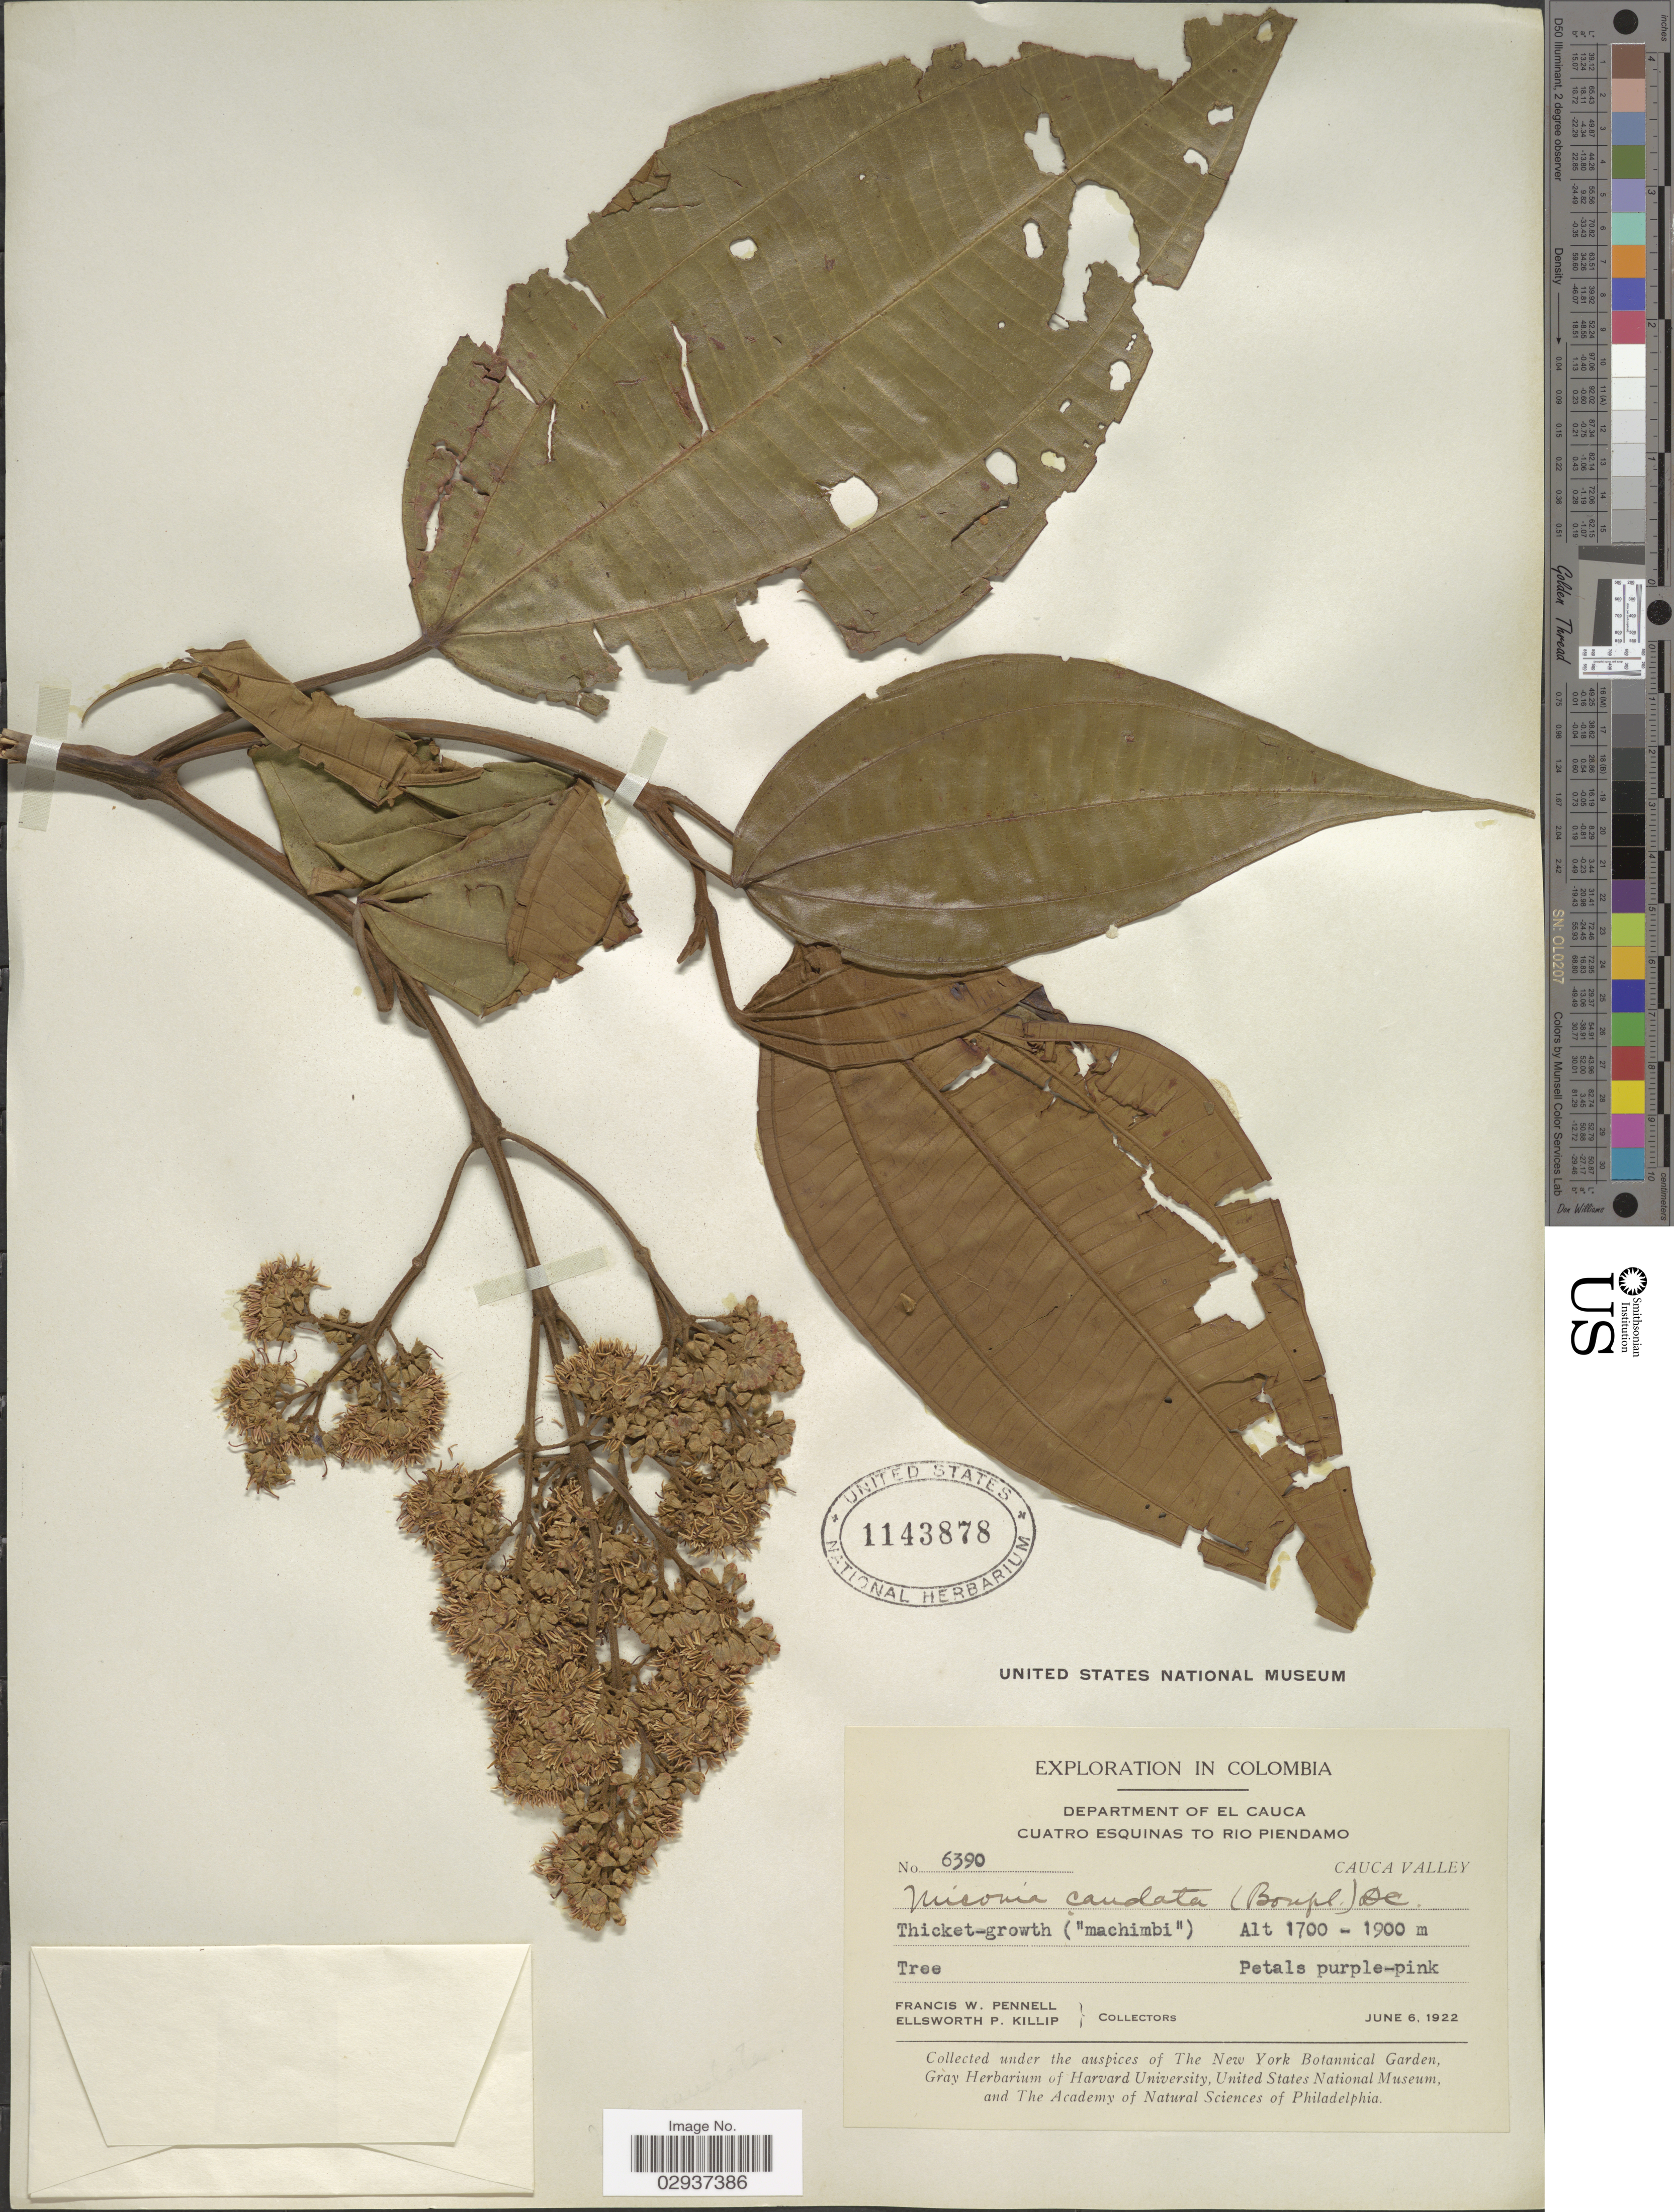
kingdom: Plantae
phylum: Tracheophyta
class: Magnoliopsida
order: Myrtales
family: Melastomataceae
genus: Miconia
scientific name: Miconia caudata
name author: (Bonpl.) DC.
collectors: F. W. Pennell & E. P. Killip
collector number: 6390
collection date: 1922-06-06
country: Colombia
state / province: Cauca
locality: Department of El Cauca. Cuatro Esquinas to Rio Piendamo. Cauca Valley.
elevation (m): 1700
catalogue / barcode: US 1143878